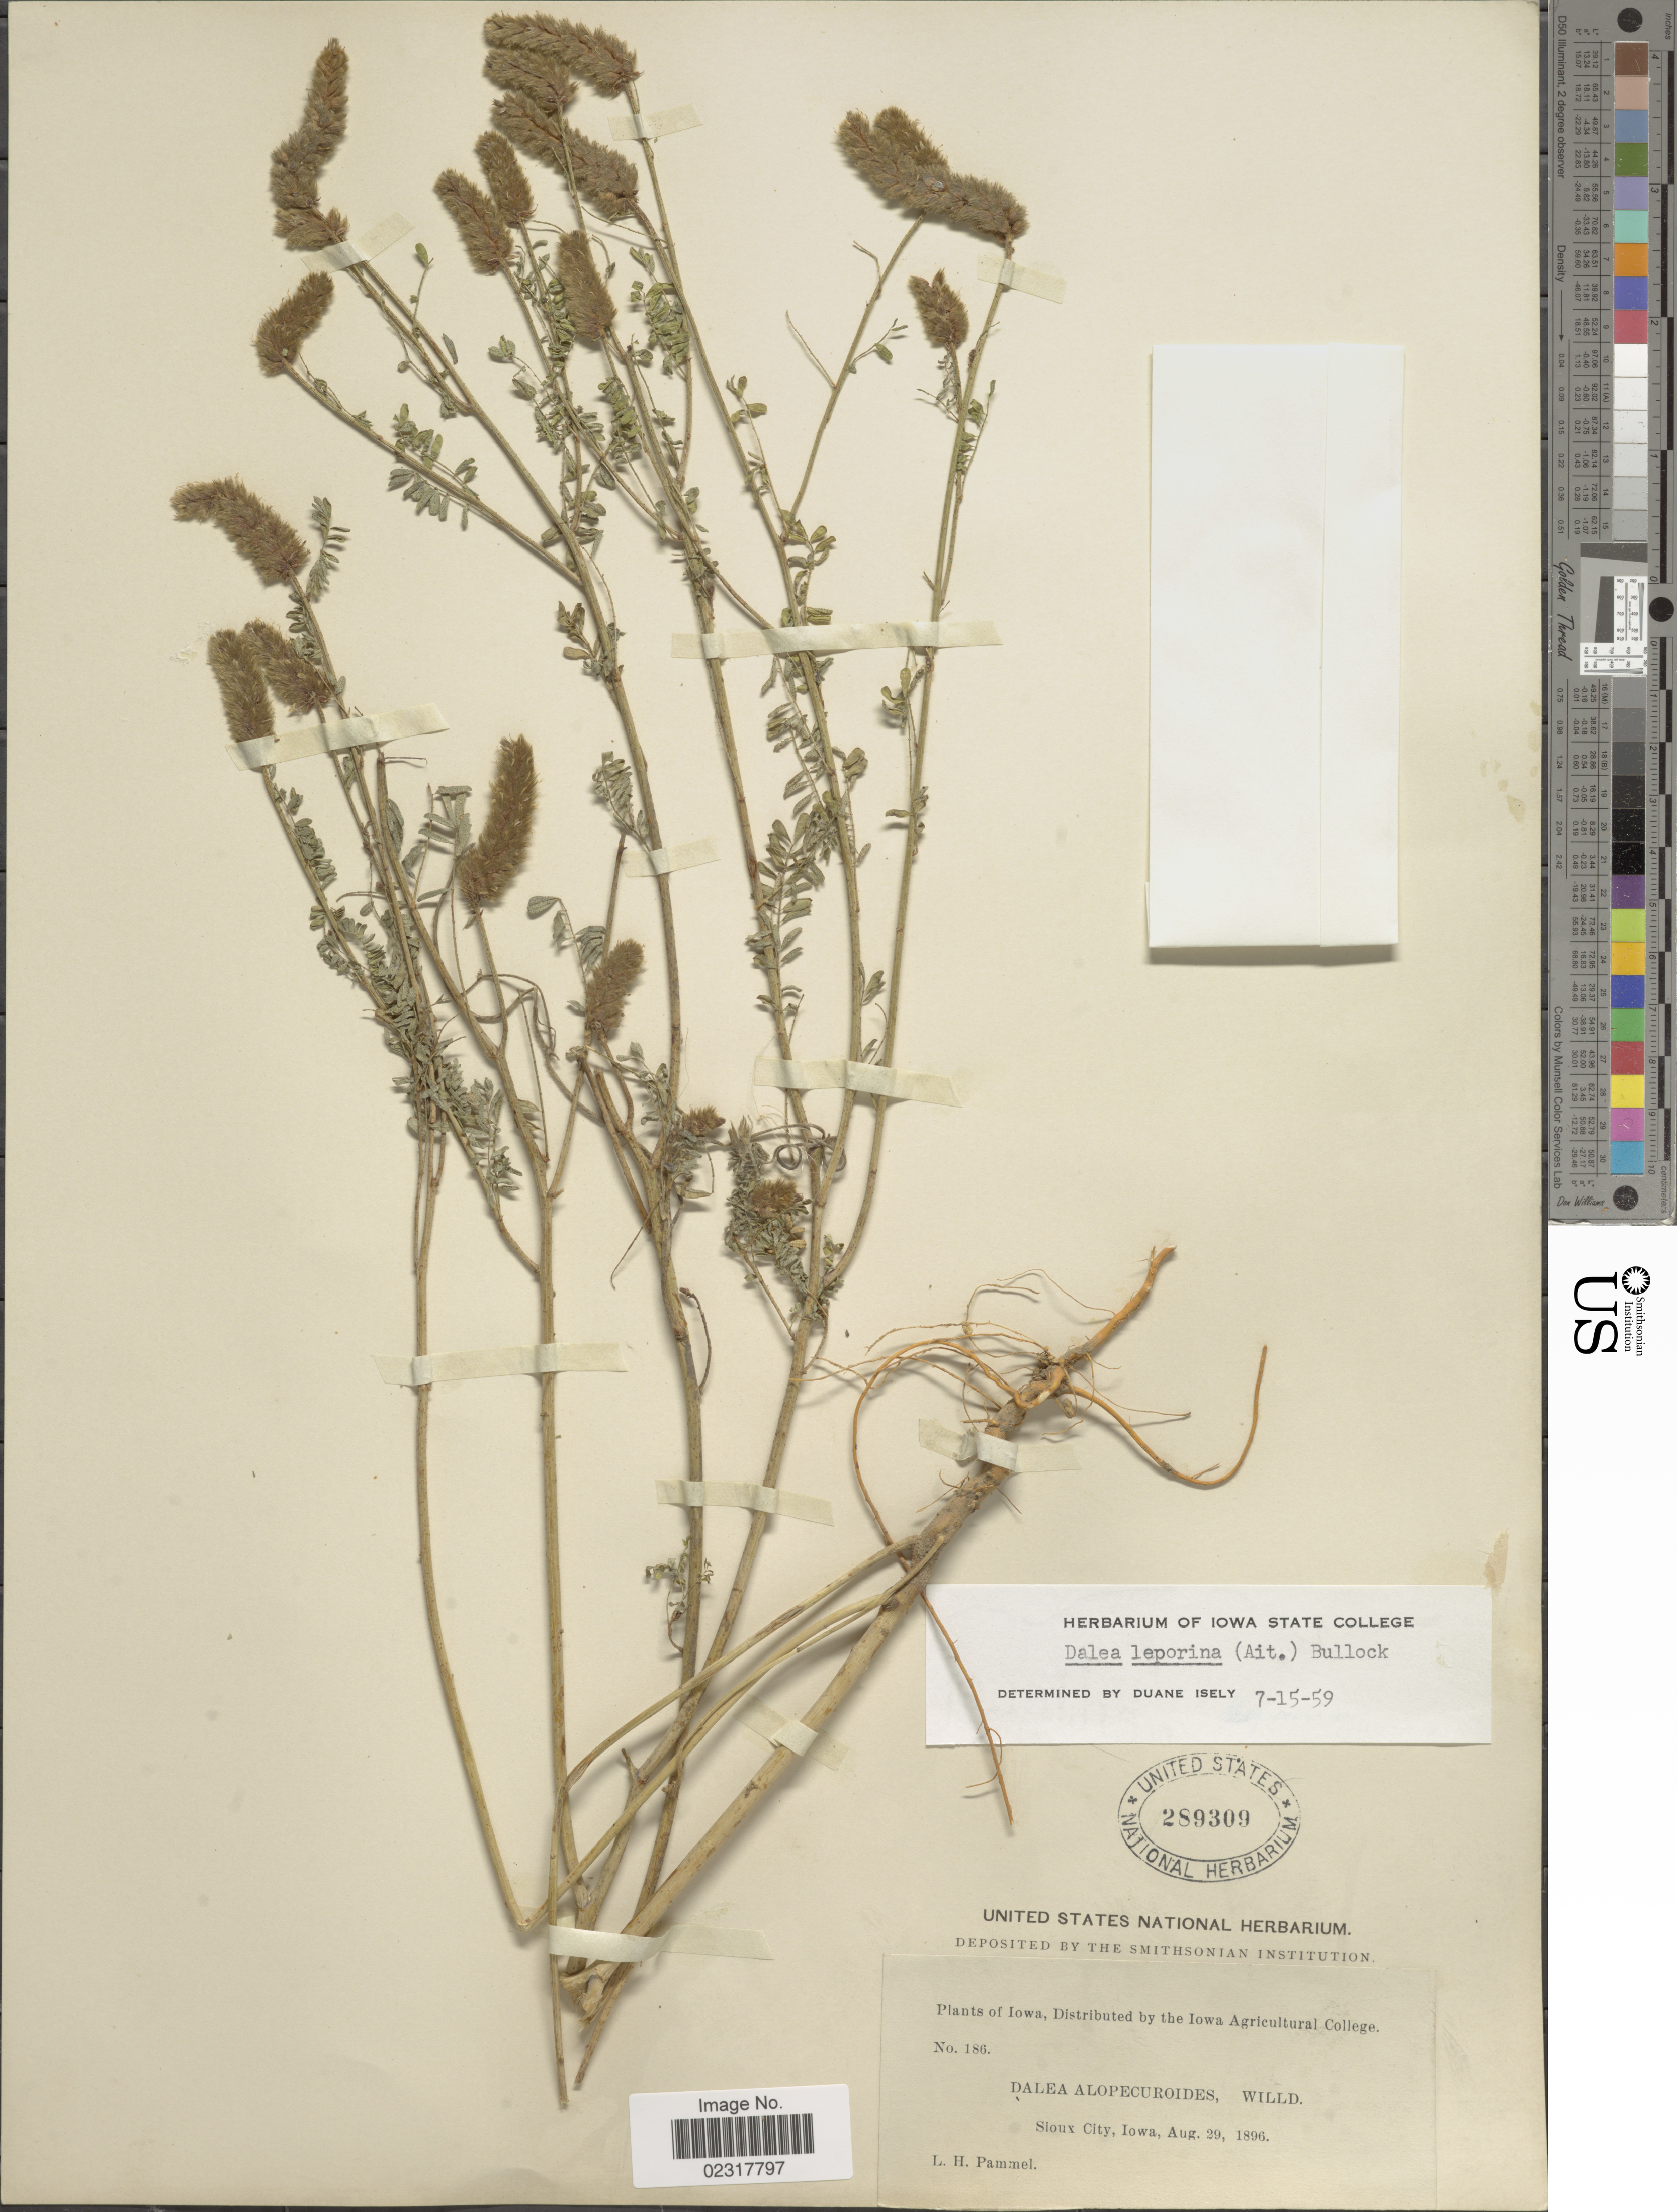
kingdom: Plantae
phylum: Tracheophyta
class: Magnoliopsida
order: Fabales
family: Fabaceae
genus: Dalea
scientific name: Dalea leporina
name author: (Aiton) Bullock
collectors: L. Pammel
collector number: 186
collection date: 1896-08-29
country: United States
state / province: Iowa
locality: Sioux City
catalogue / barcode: US 289309